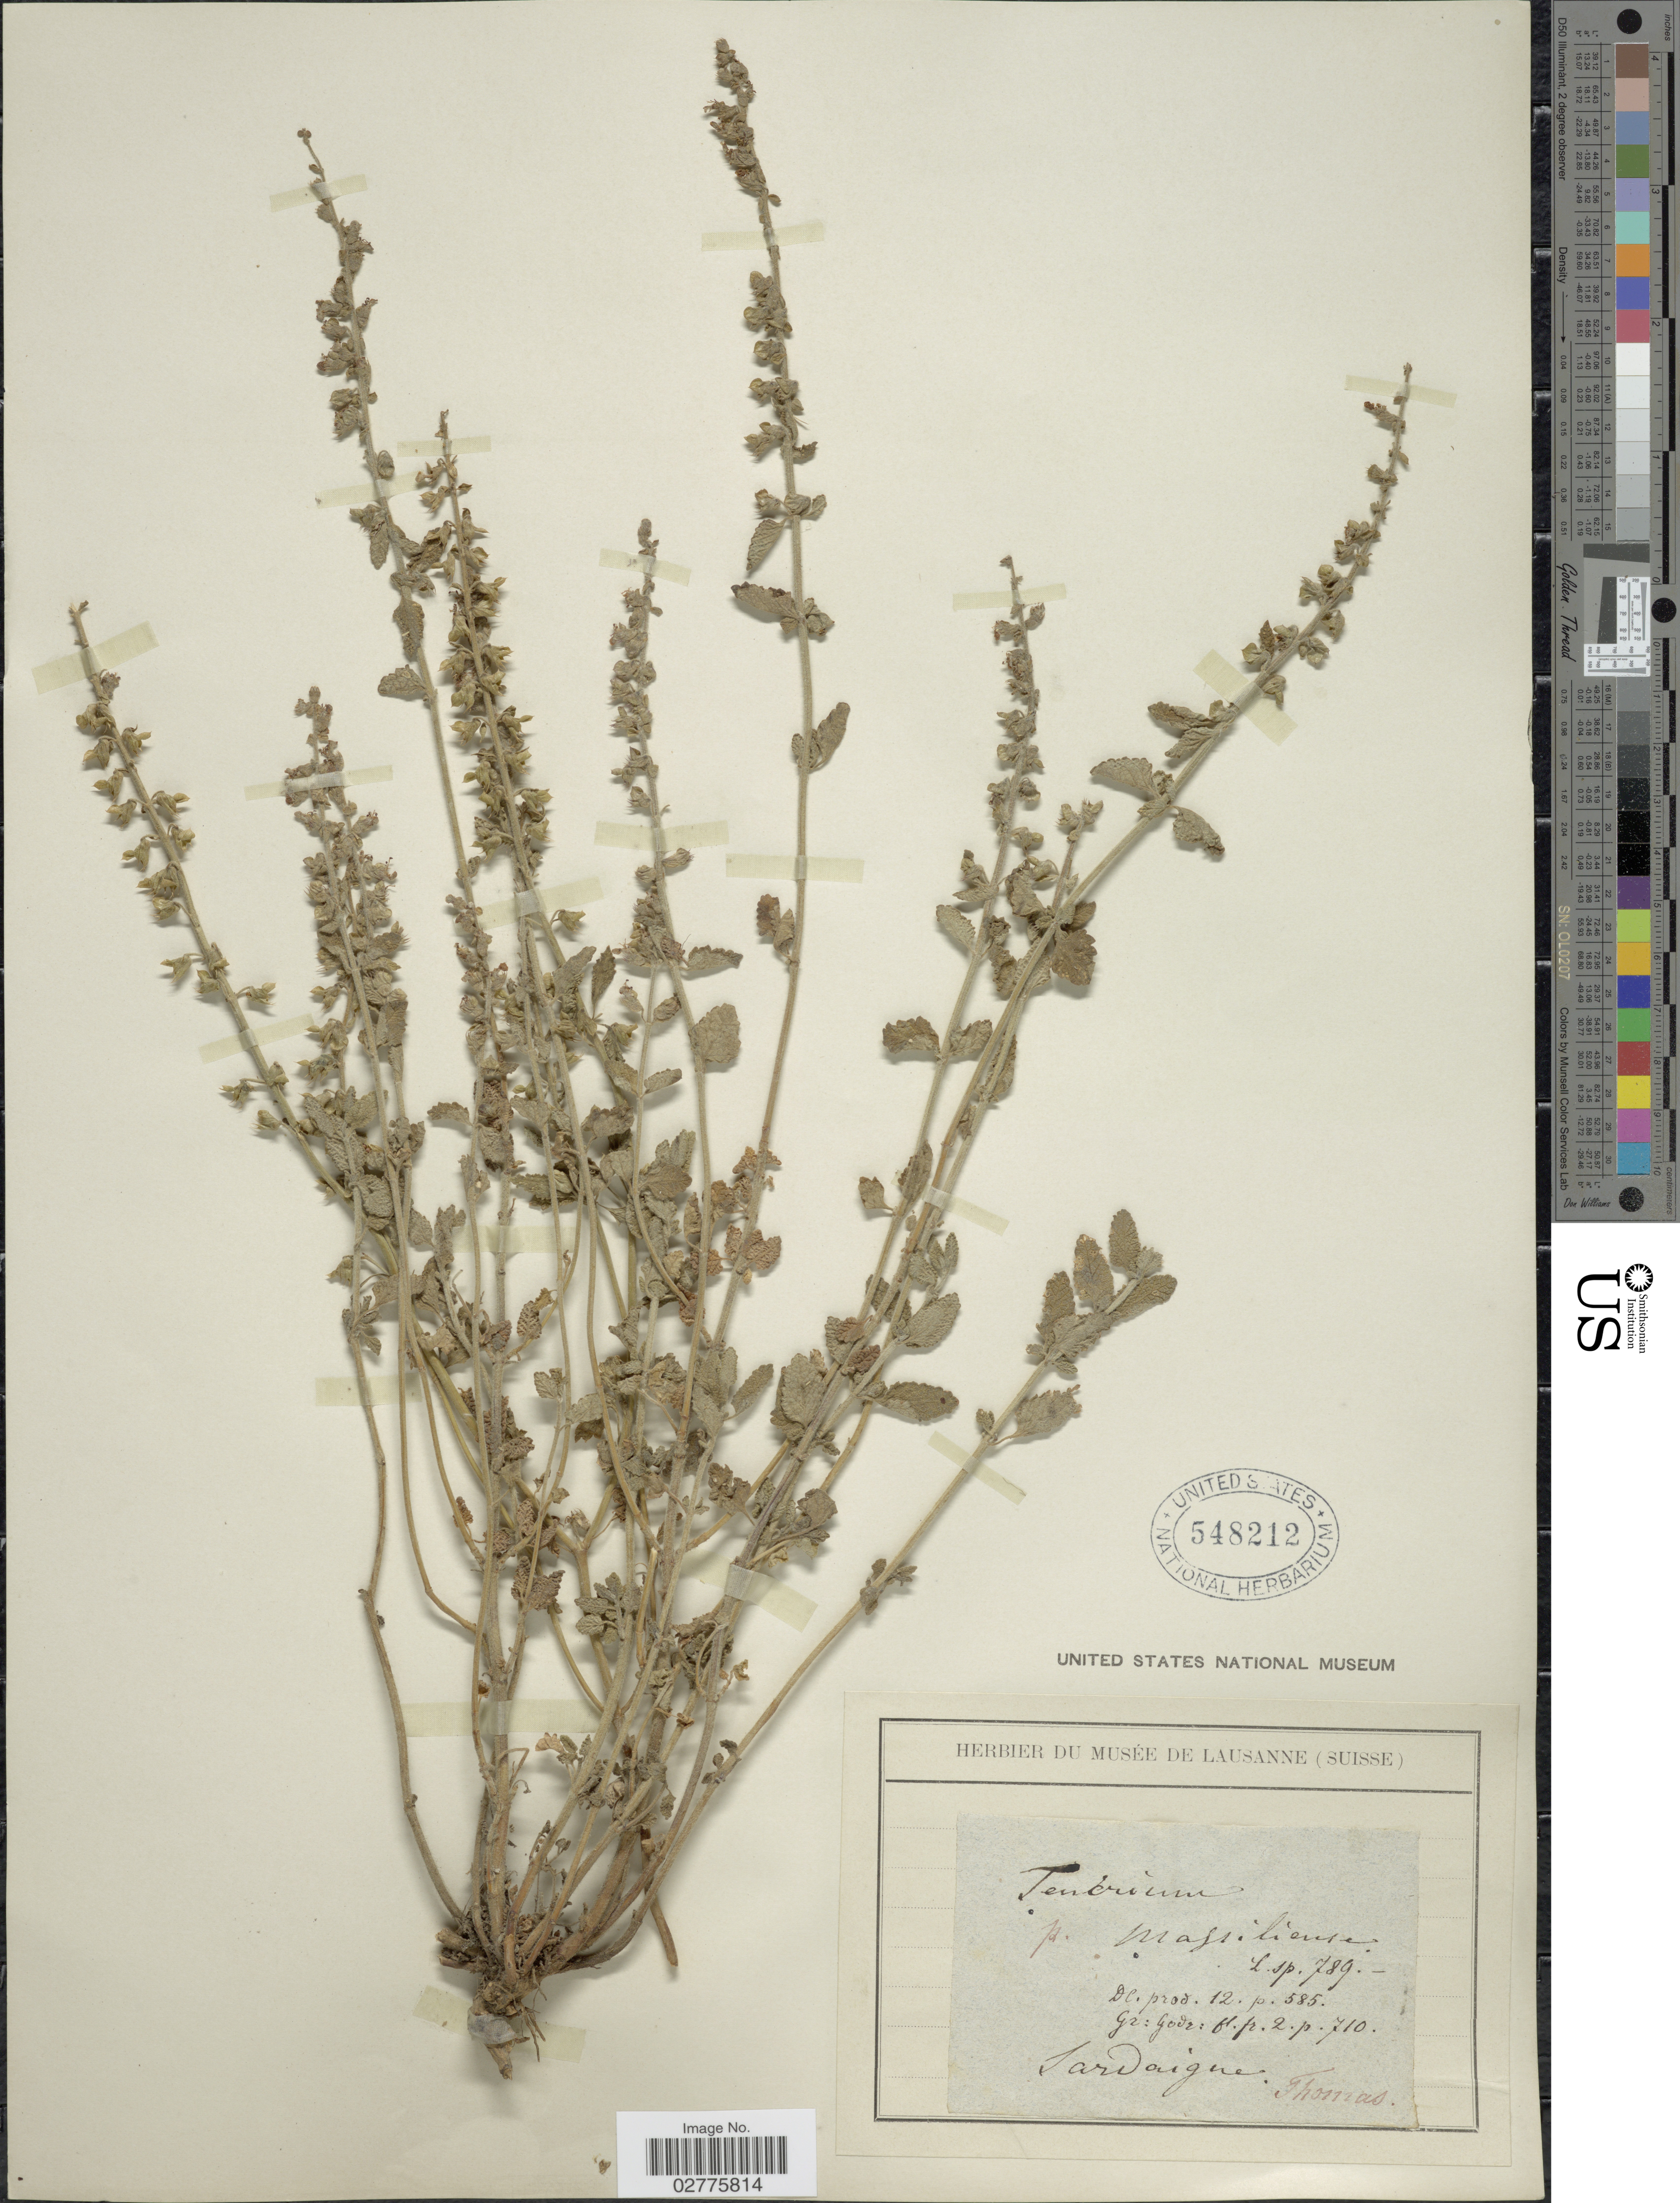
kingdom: Plantae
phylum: Tracheophyta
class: Magnoliopsida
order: Lamiales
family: Lamiaceae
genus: Teucrium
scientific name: Teucrium massiliense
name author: L.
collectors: -- Thomas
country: Italy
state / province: Sardegna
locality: Sardeigne.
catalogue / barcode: US 548212